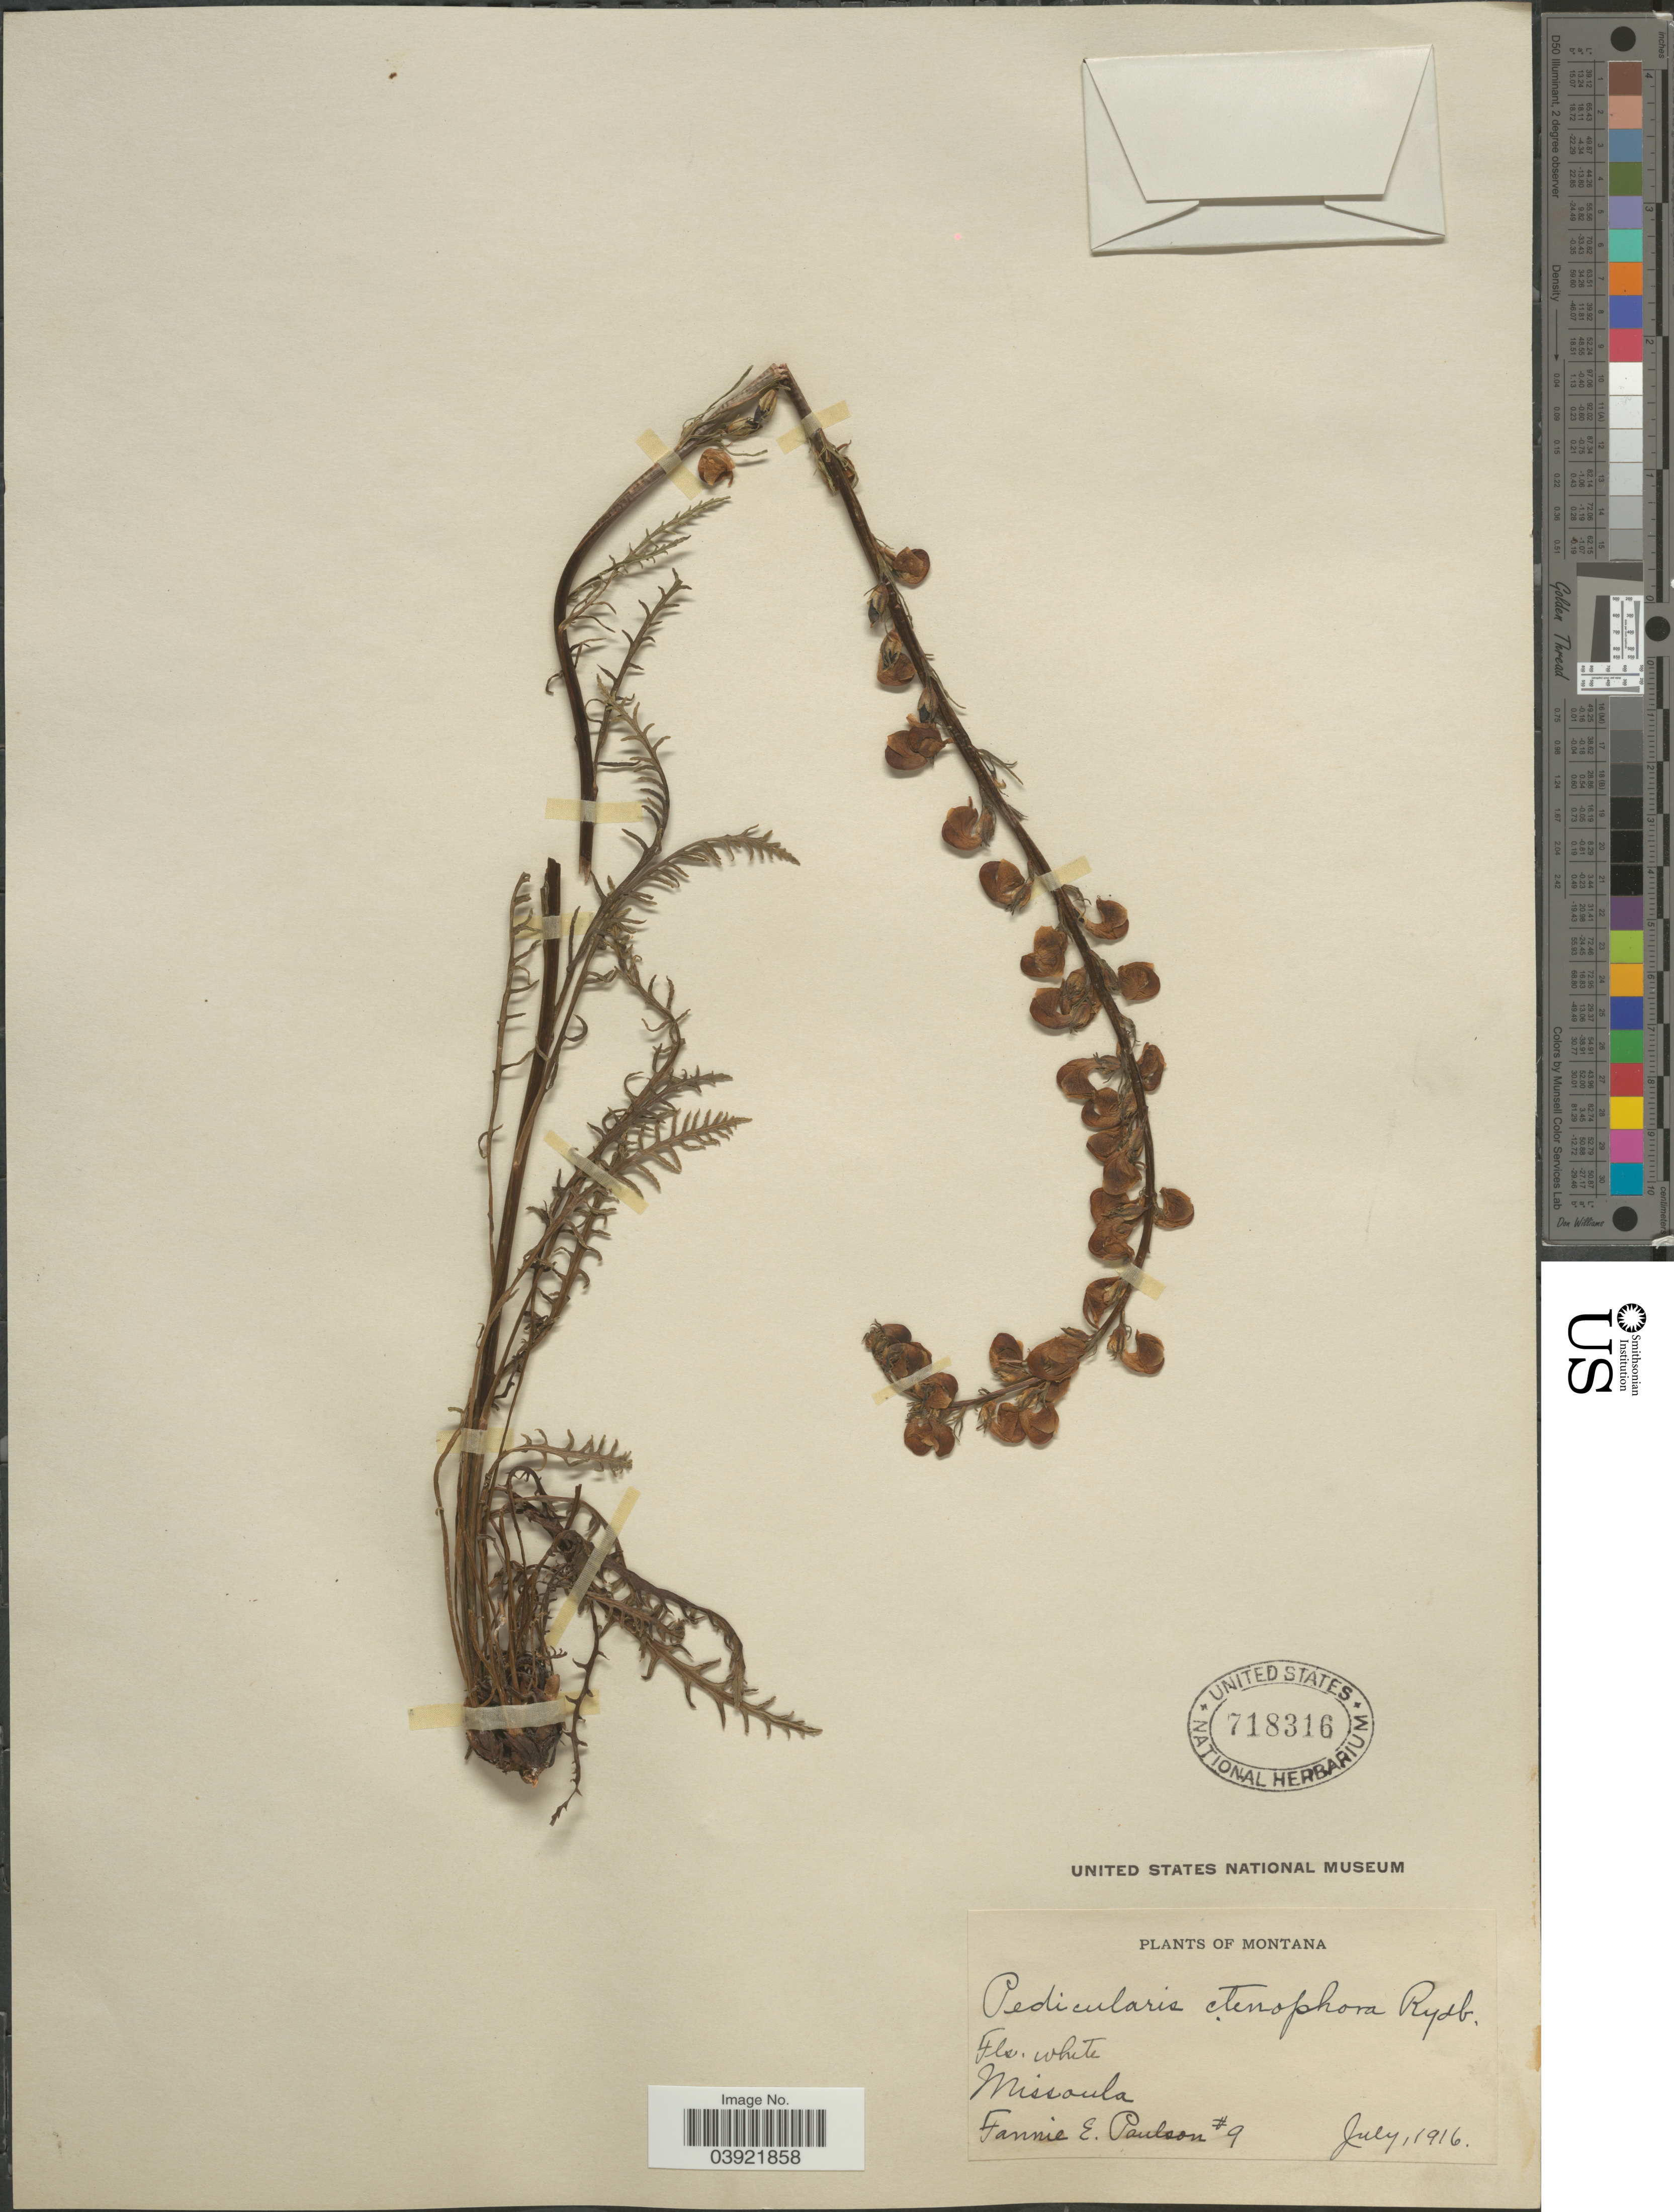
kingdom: Plantae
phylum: Tracheophyta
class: Magnoliopsida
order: Lamiales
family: Orobanchaceae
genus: Pedicularis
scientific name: Pedicularis contorta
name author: Benth.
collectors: F. Paulson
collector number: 9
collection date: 1916-07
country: United States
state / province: Montana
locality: Missoula.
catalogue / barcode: US 718316